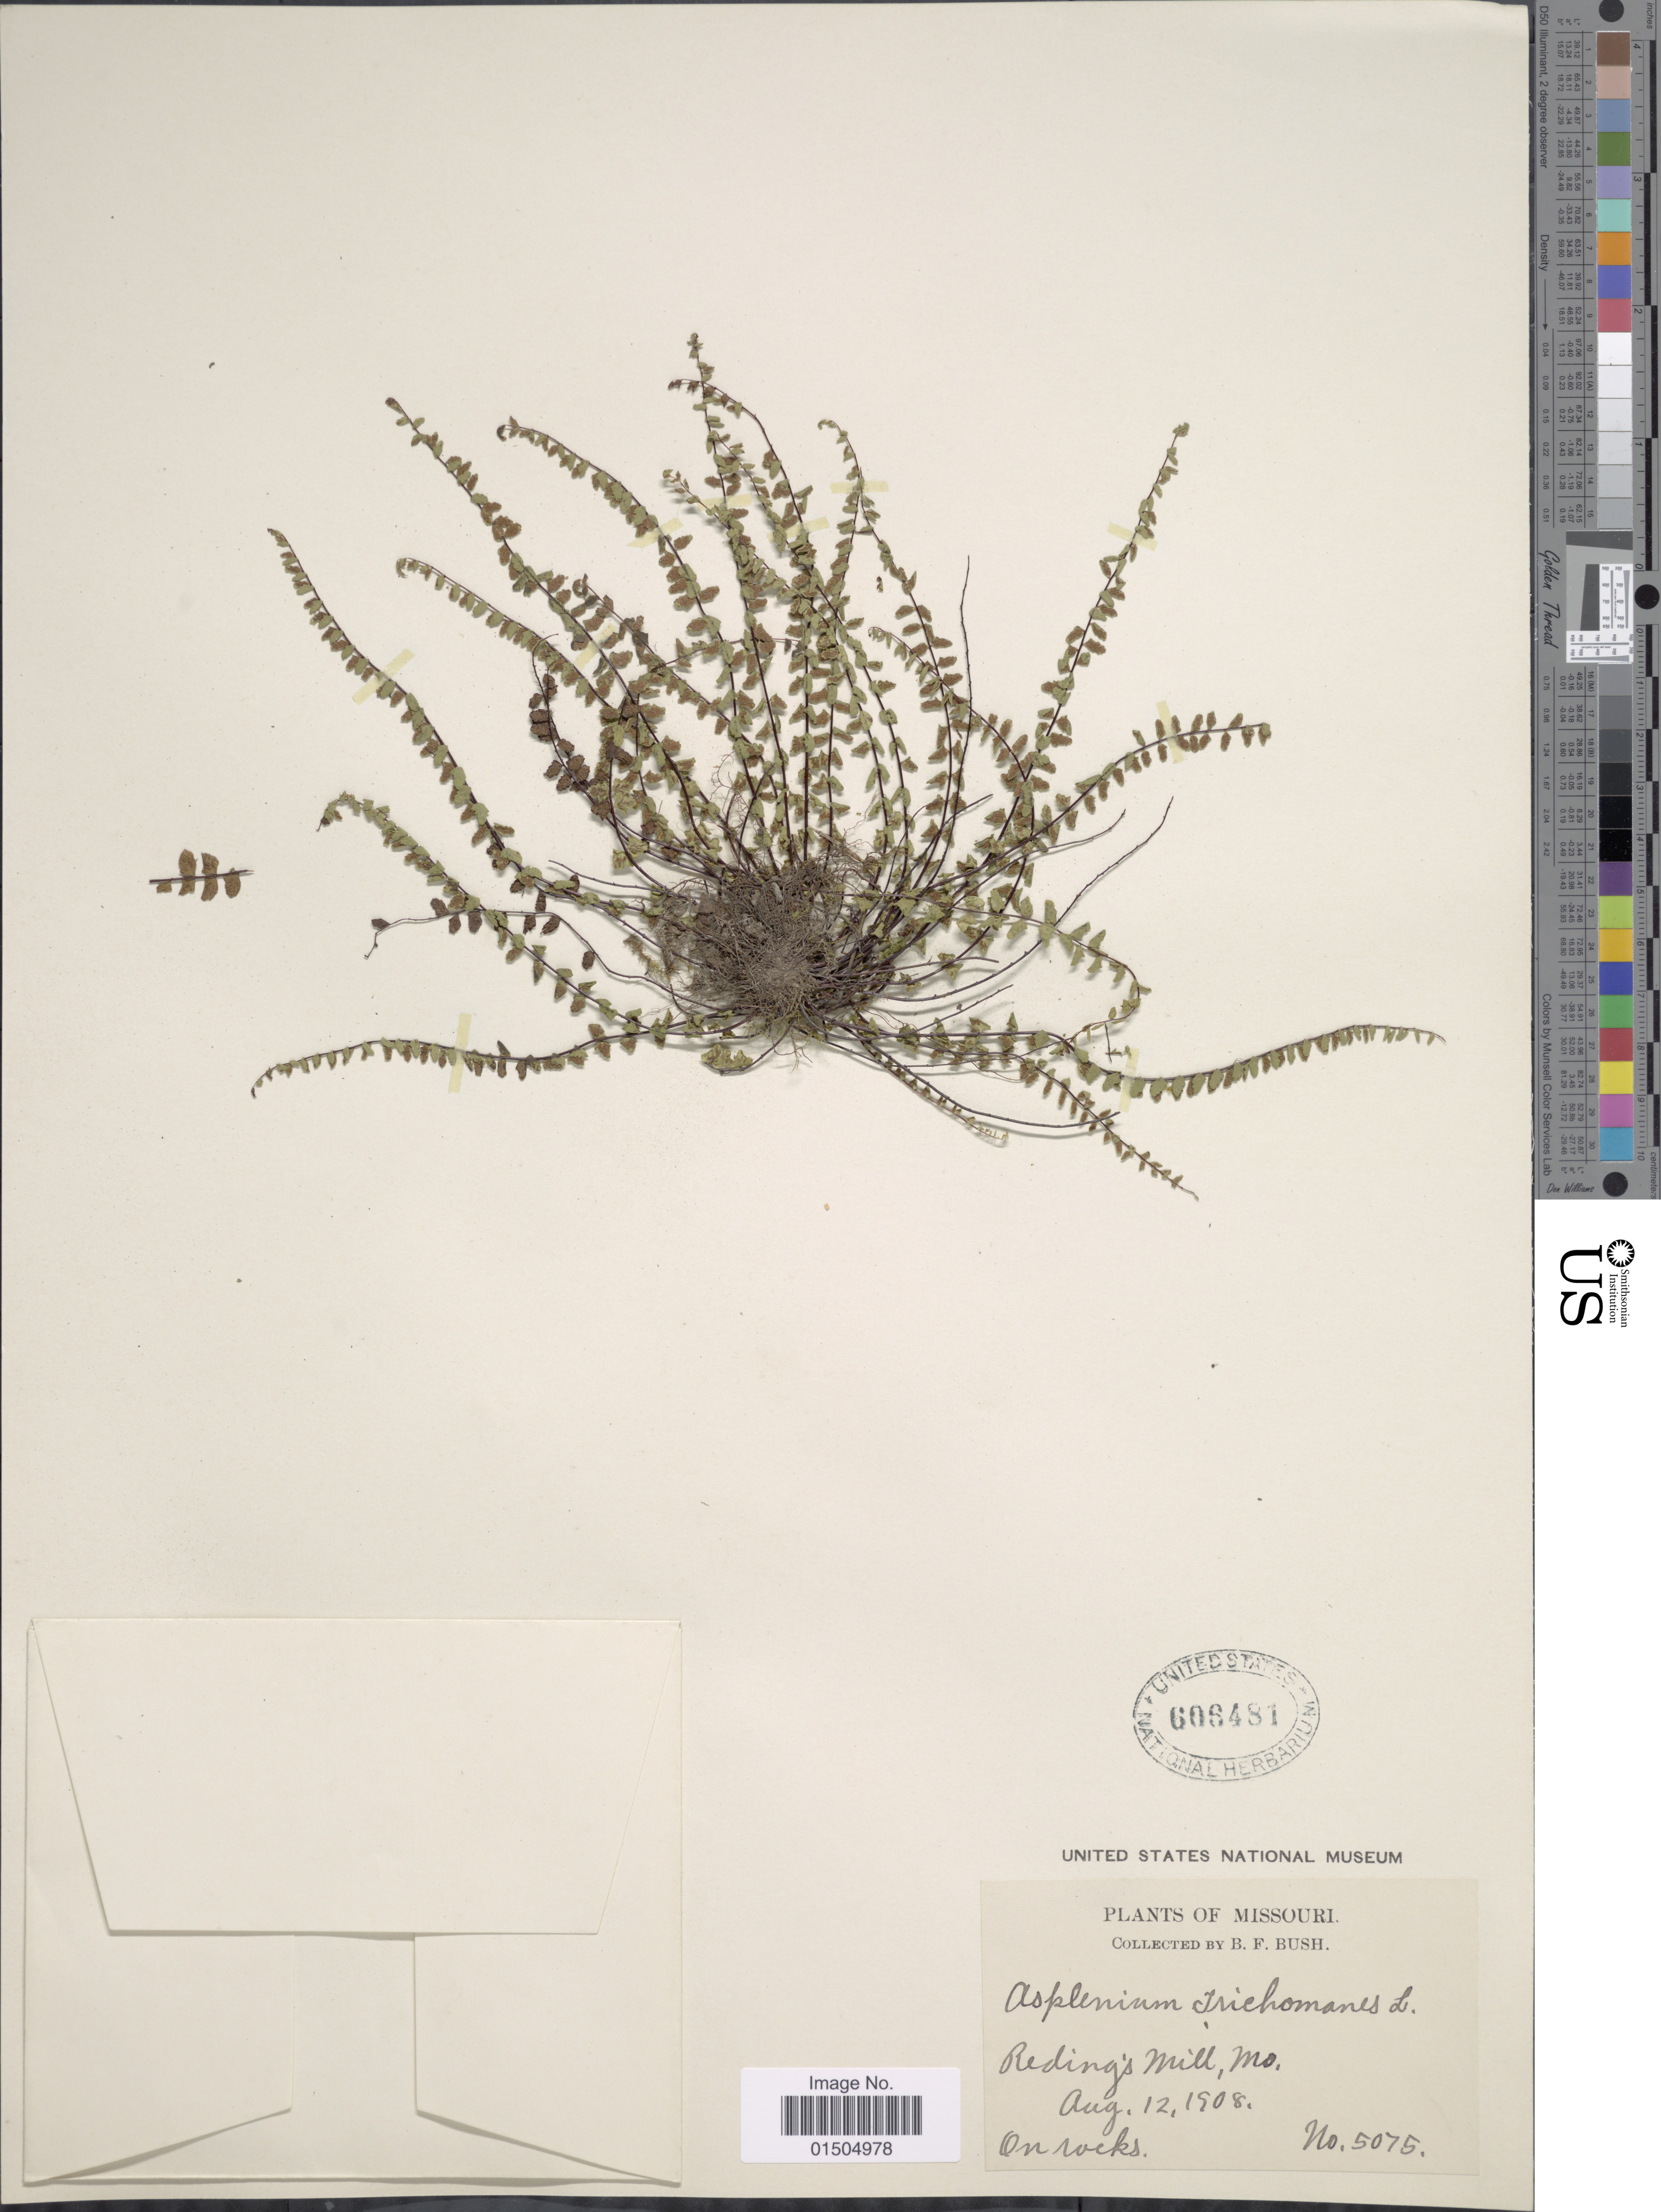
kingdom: Plantae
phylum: Tracheophyta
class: Polypodiopsida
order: Polypodiales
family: Aspleniaceae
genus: Asplenium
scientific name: Asplenium trichomanes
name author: L.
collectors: B. F. Bush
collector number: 5075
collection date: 1908-08-12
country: United States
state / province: Missouri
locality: Reding's Mill.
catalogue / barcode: US 606481